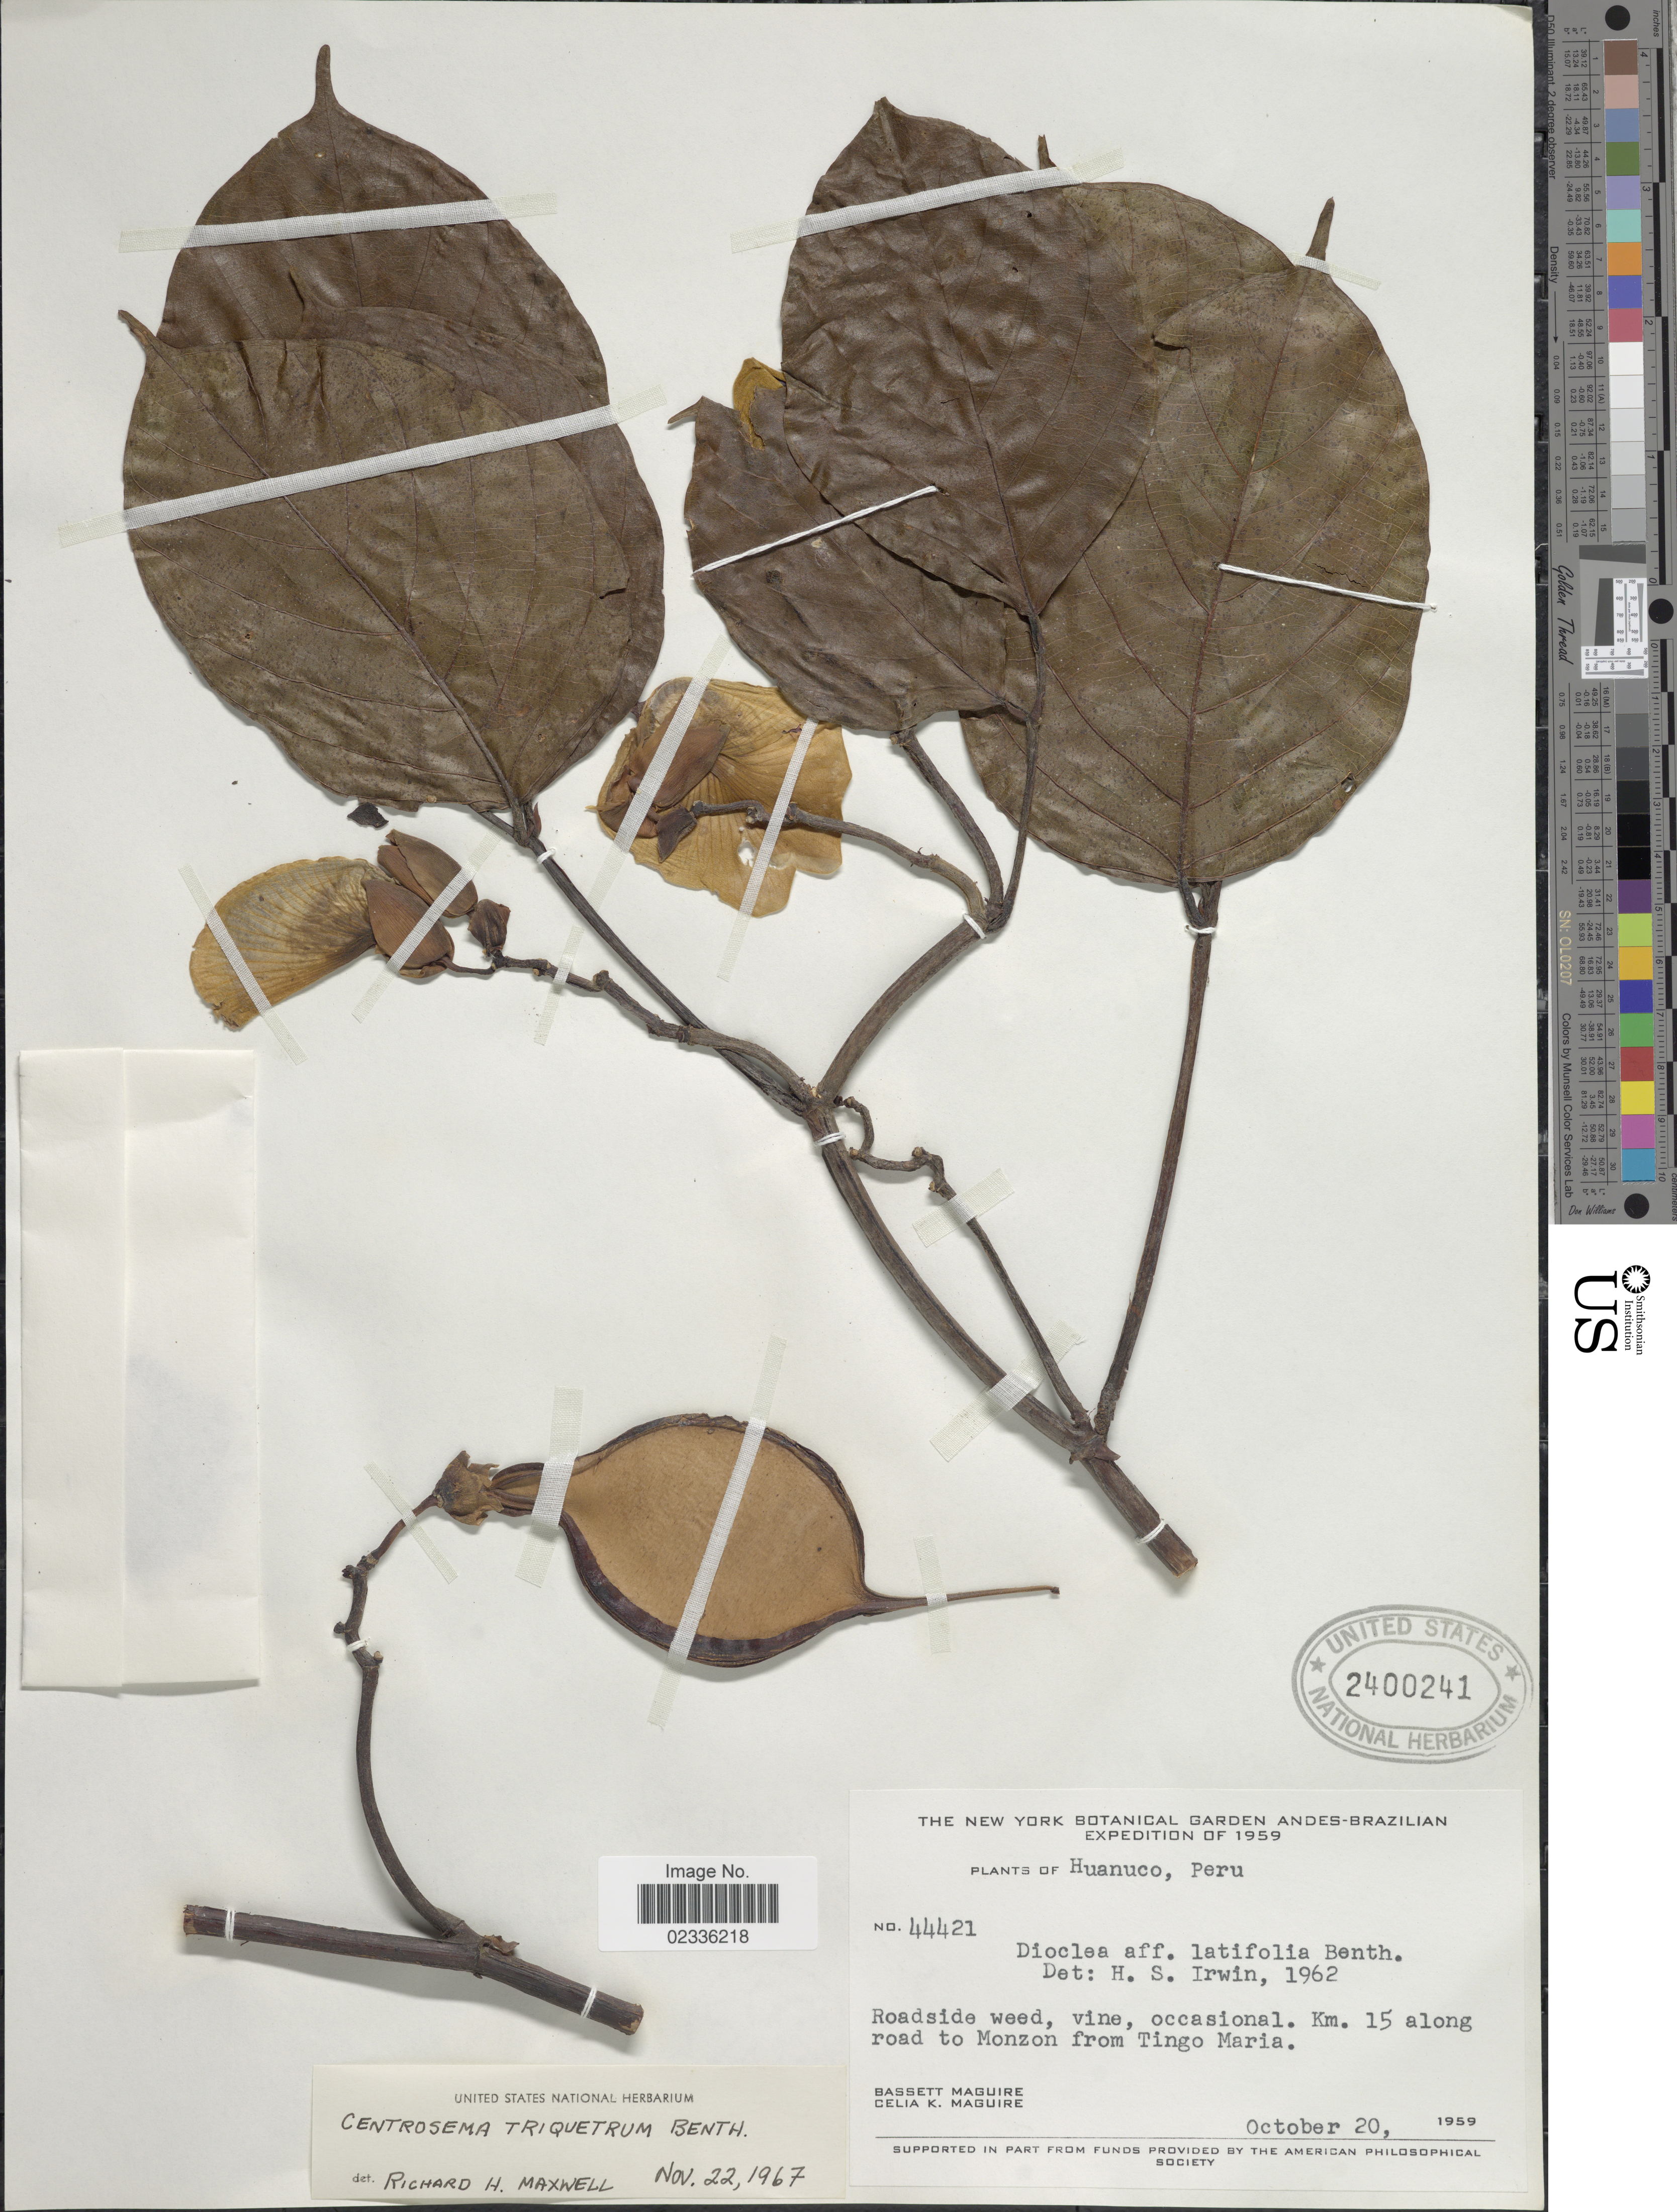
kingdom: Plantae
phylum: Tracheophyta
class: Magnoliopsida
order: Fabales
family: Fabaceae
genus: Centrosema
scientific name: Centrosema triquetrum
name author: Benth.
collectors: B. Maguire & C. K. Maguire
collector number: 44421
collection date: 1959-10-20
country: Peru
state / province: Huánuco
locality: Huanuco, Peru, Roadside weed, vine, occasional, Km.15 along road to Monzon from Tingo Maria.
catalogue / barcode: US 2400241